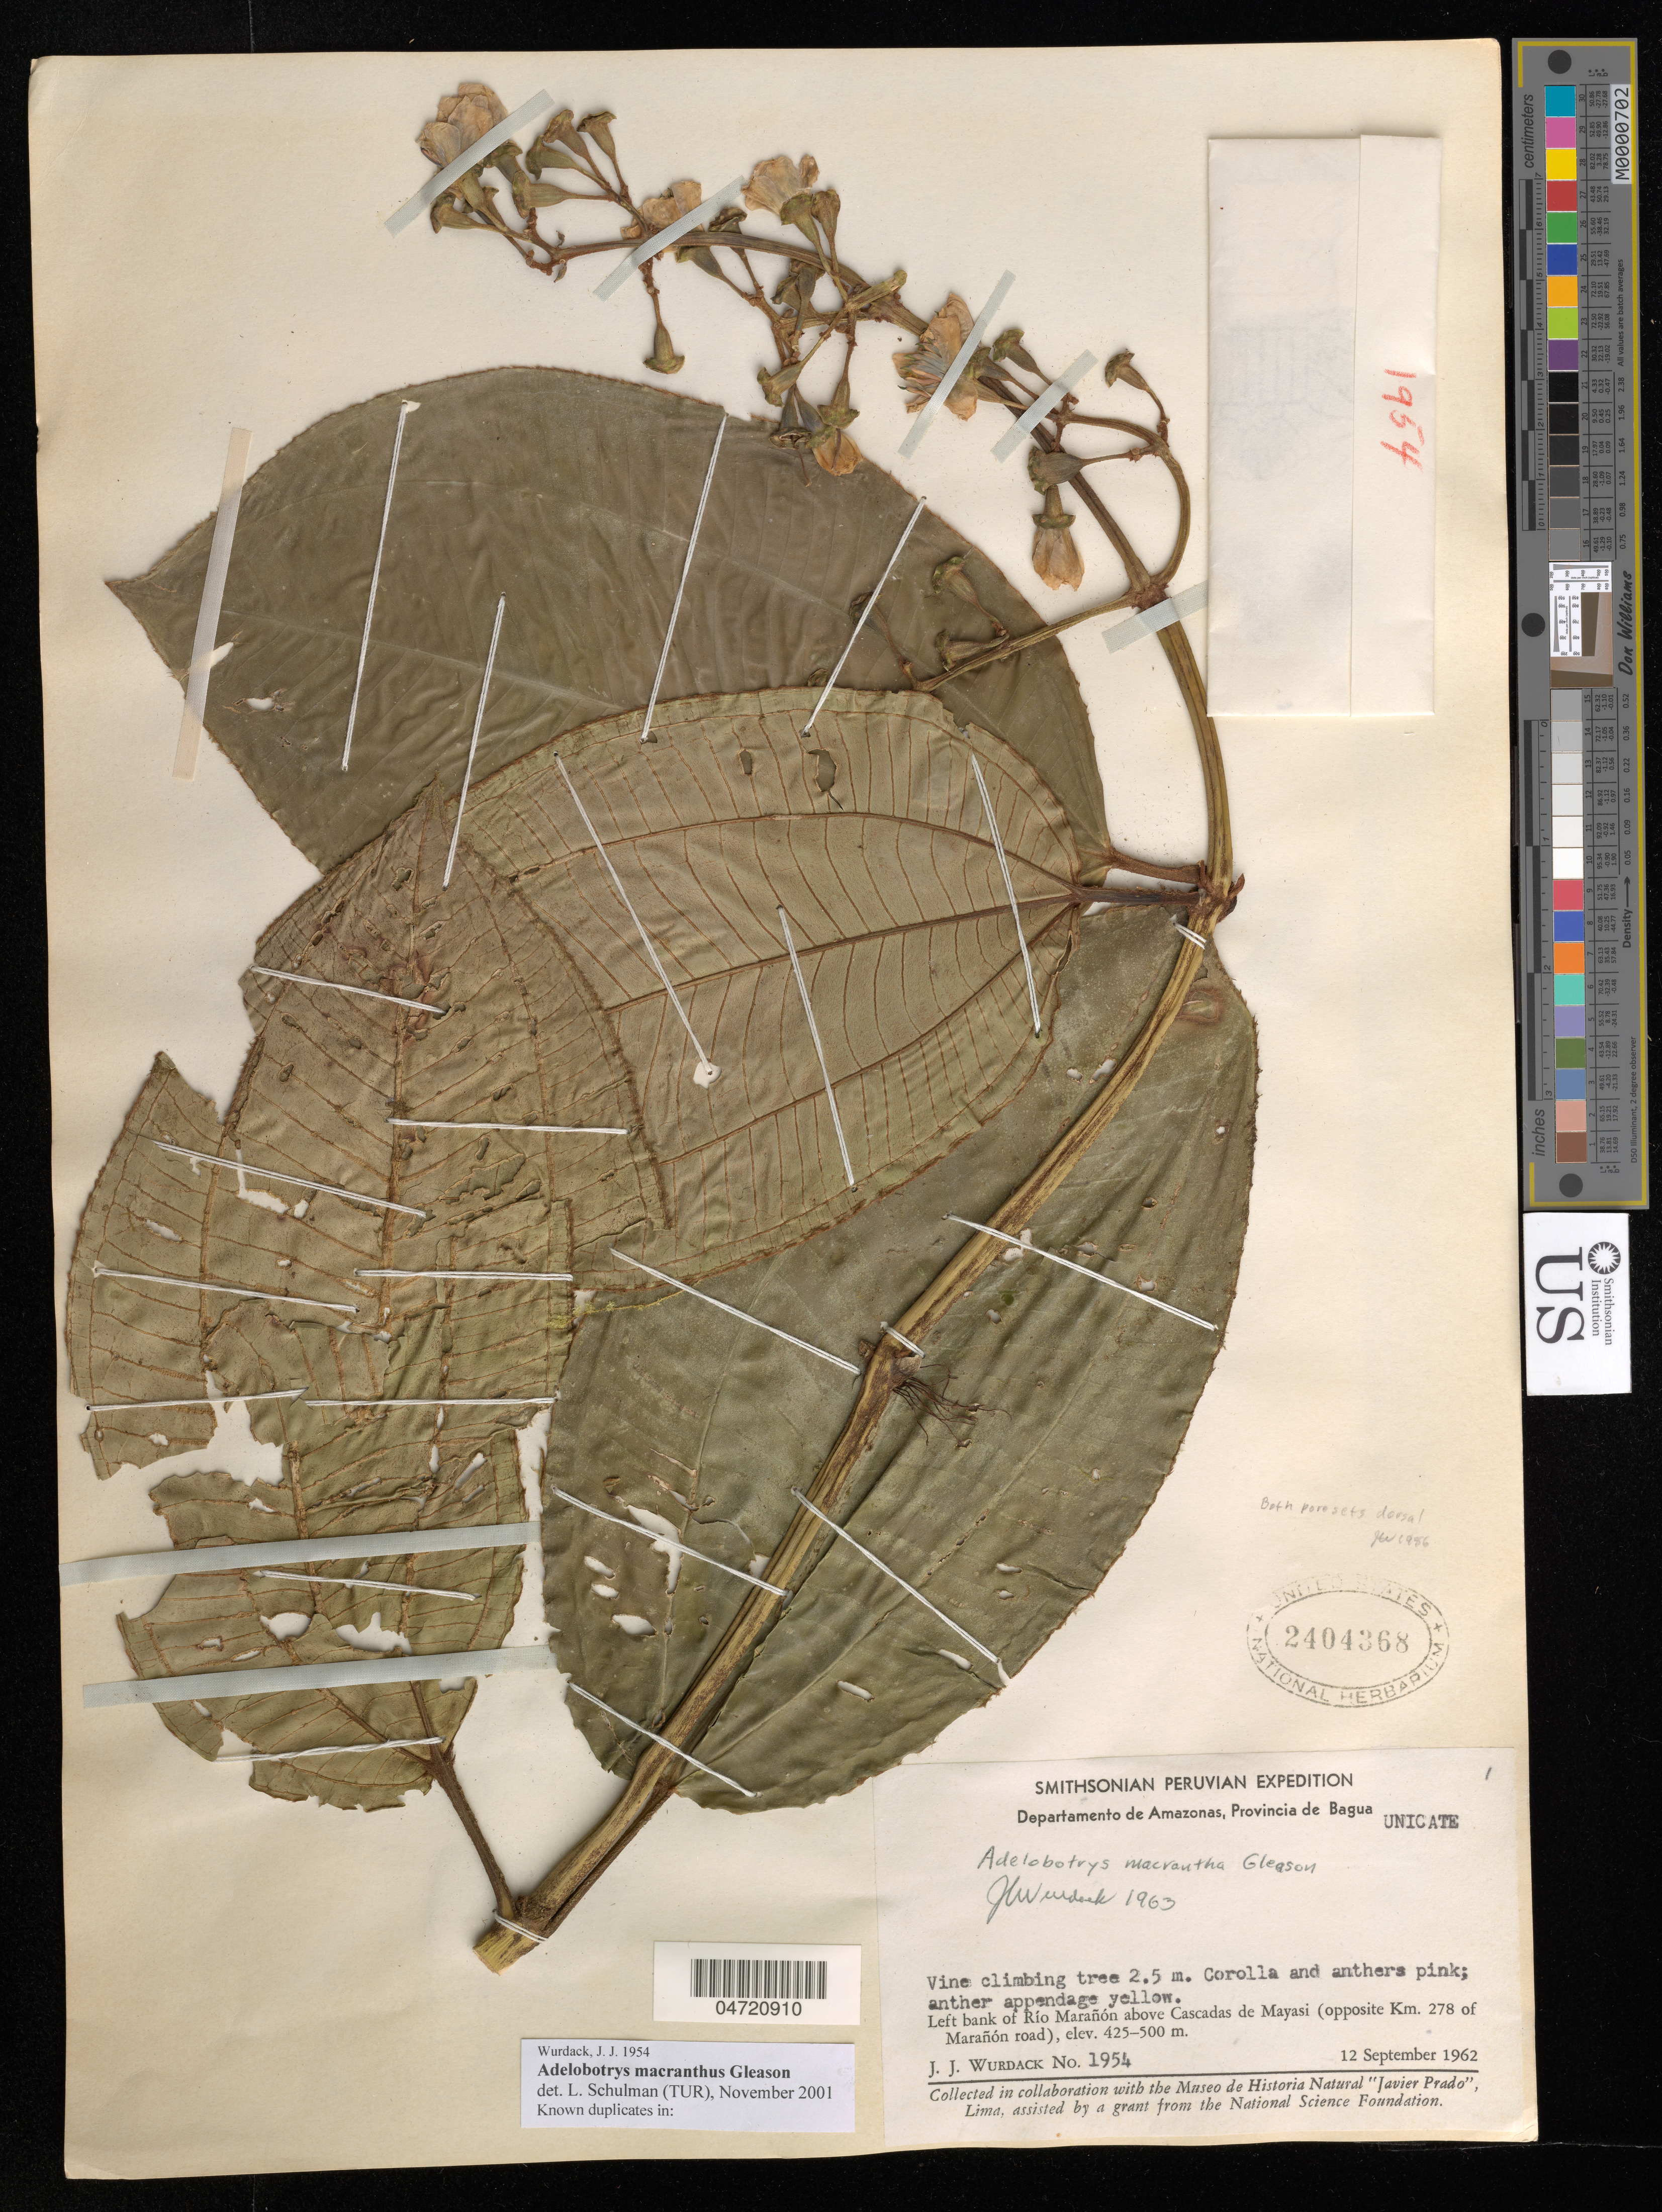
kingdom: Plantae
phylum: Tracheophyta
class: Magnoliopsida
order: Myrtales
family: Melastomataceae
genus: Adelobotrys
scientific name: Adelobotrys macrantha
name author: Gleason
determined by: Schulman, Leif, (TUR), University of Turku (FINLAND)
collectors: J. J. Wurdack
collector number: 1954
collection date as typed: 12 Sep 1962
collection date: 1962-09-12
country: Peru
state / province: Amazonas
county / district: Bagua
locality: Left bank of Río Maranon above Cascadas de Mayasi, opposite Km 278 of Maranon Road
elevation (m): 425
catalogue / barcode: US 2404368